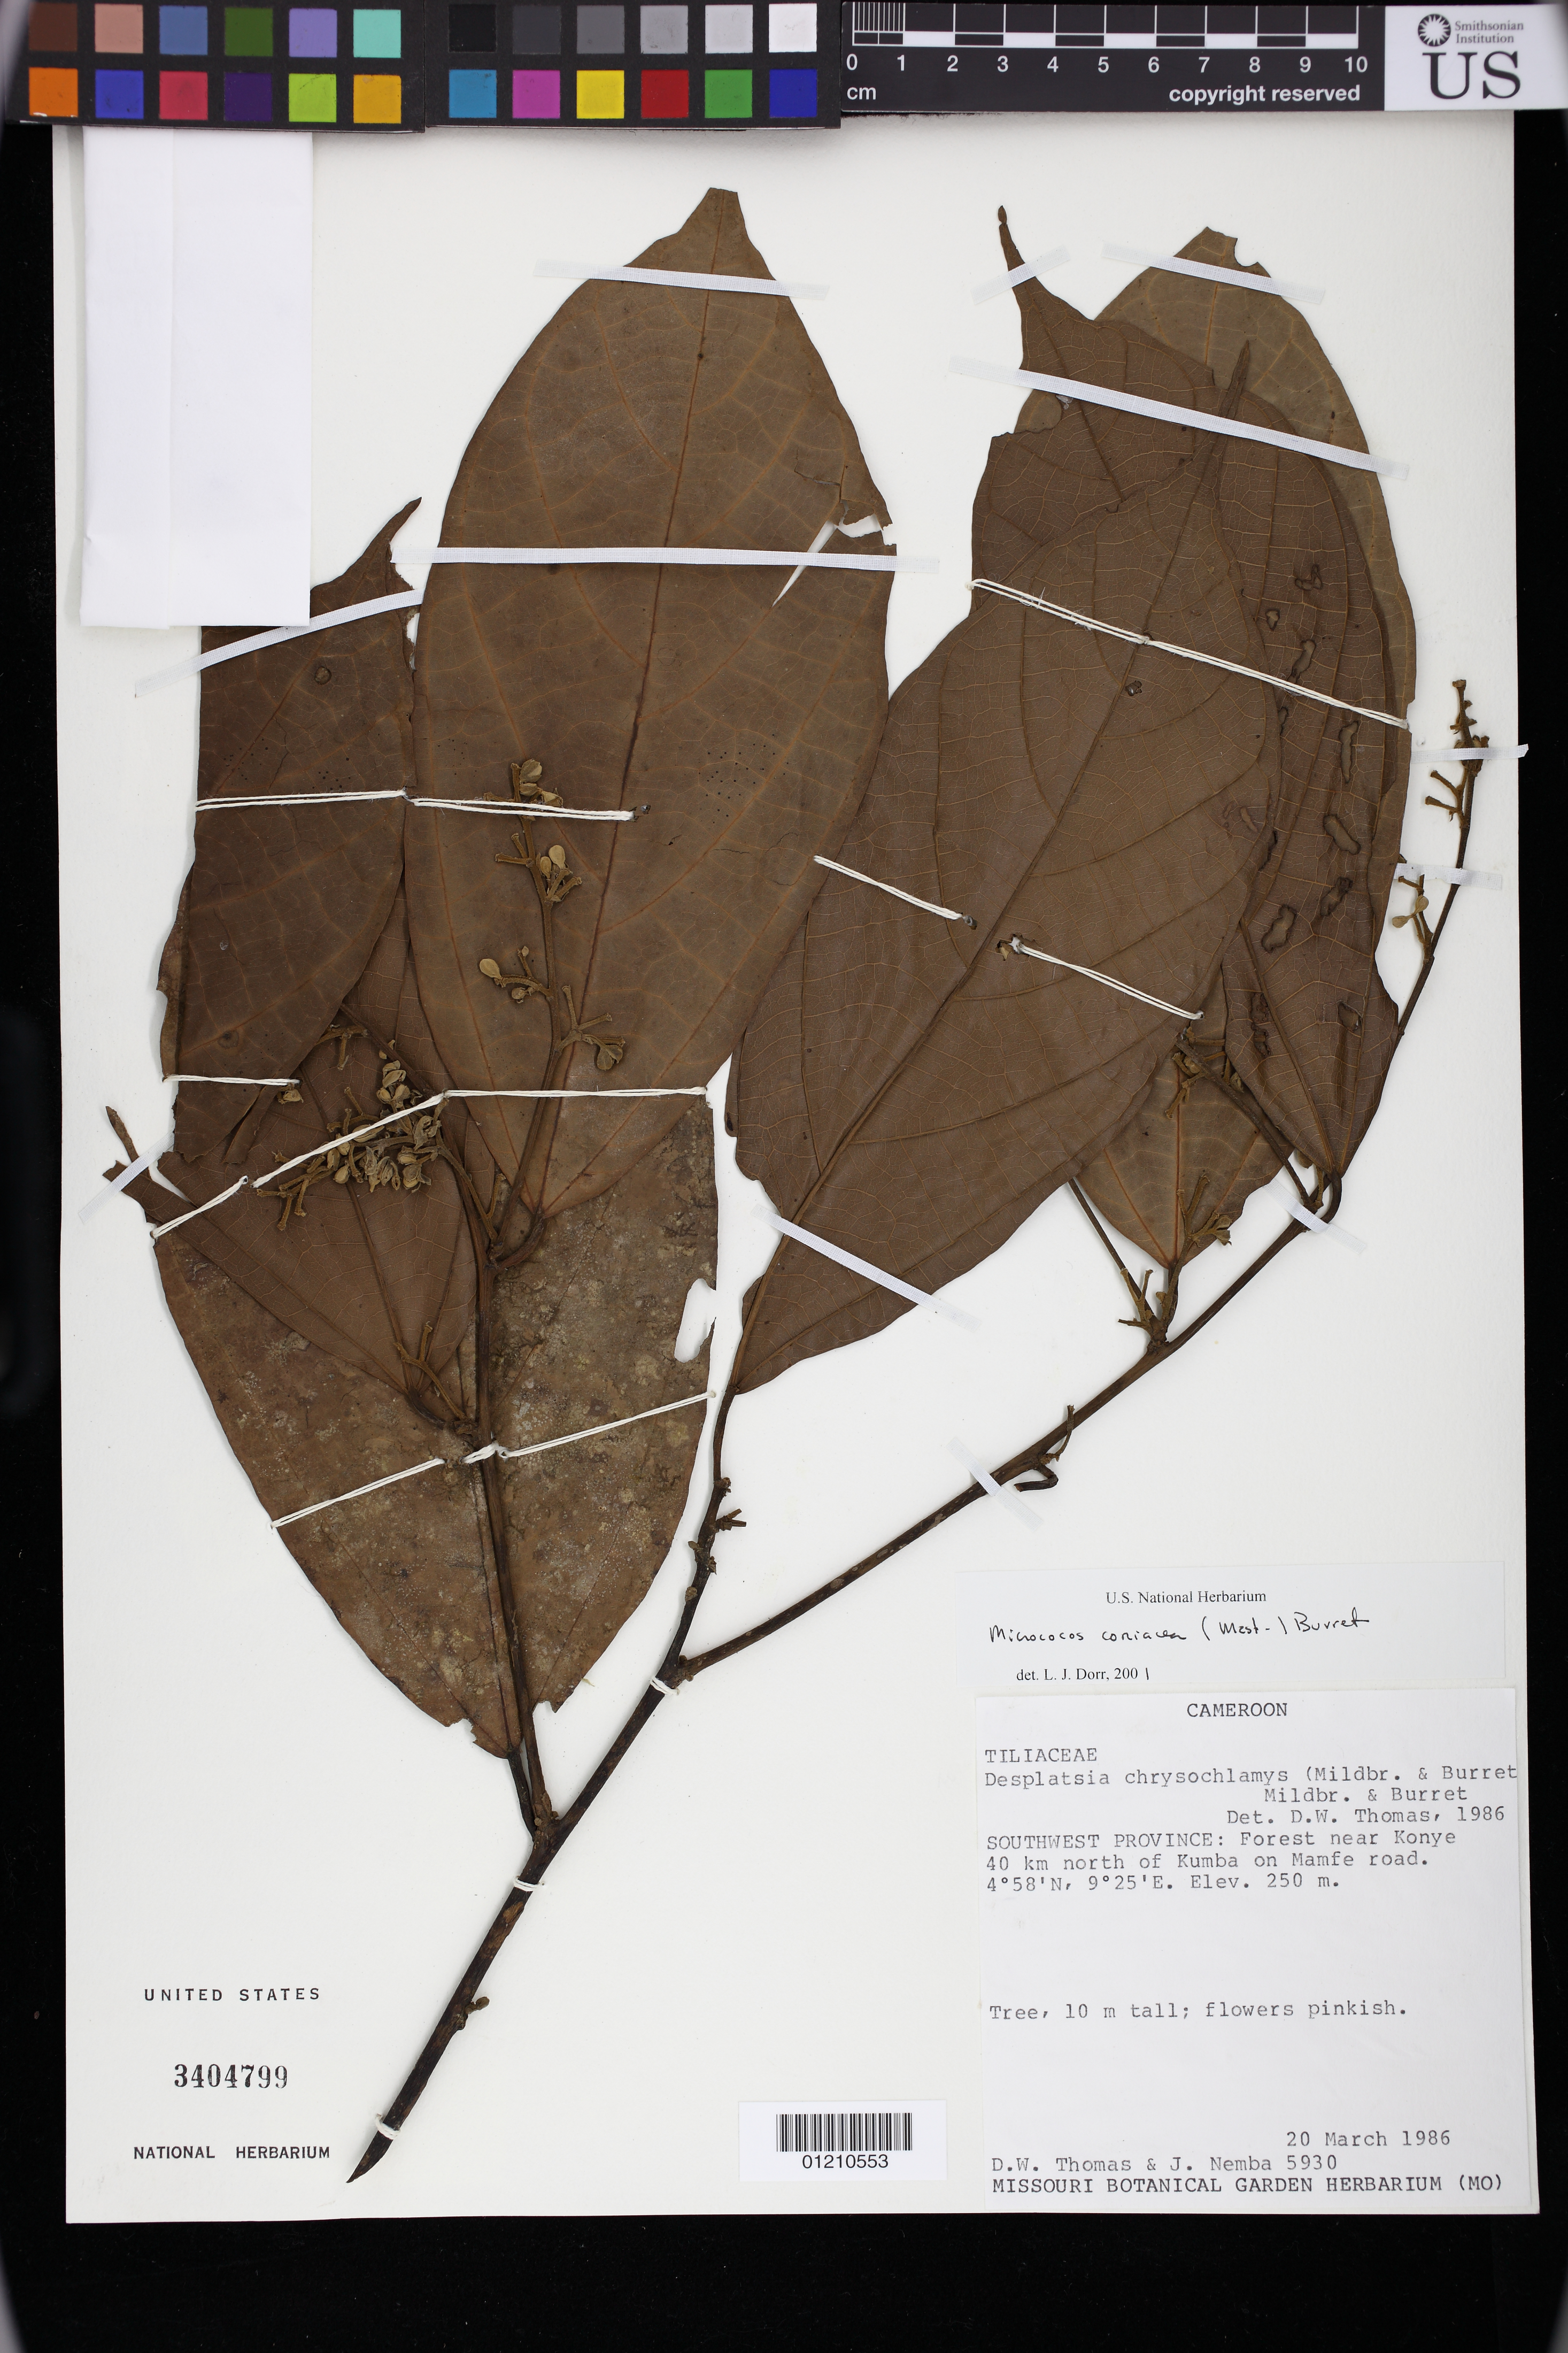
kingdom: Plantae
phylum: Tracheophyta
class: Magnoliopsida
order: Malvales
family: Malvaceae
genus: Microcos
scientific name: Microcos coriacea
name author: (Mast.) Burret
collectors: D. W. Thomas & J. Nemba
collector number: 5930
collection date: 1986-03-20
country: Cameroon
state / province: Sud-Ouest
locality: Forest near Konye 40 km north of Kumba on Mamfe Road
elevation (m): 250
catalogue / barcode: US 3404799